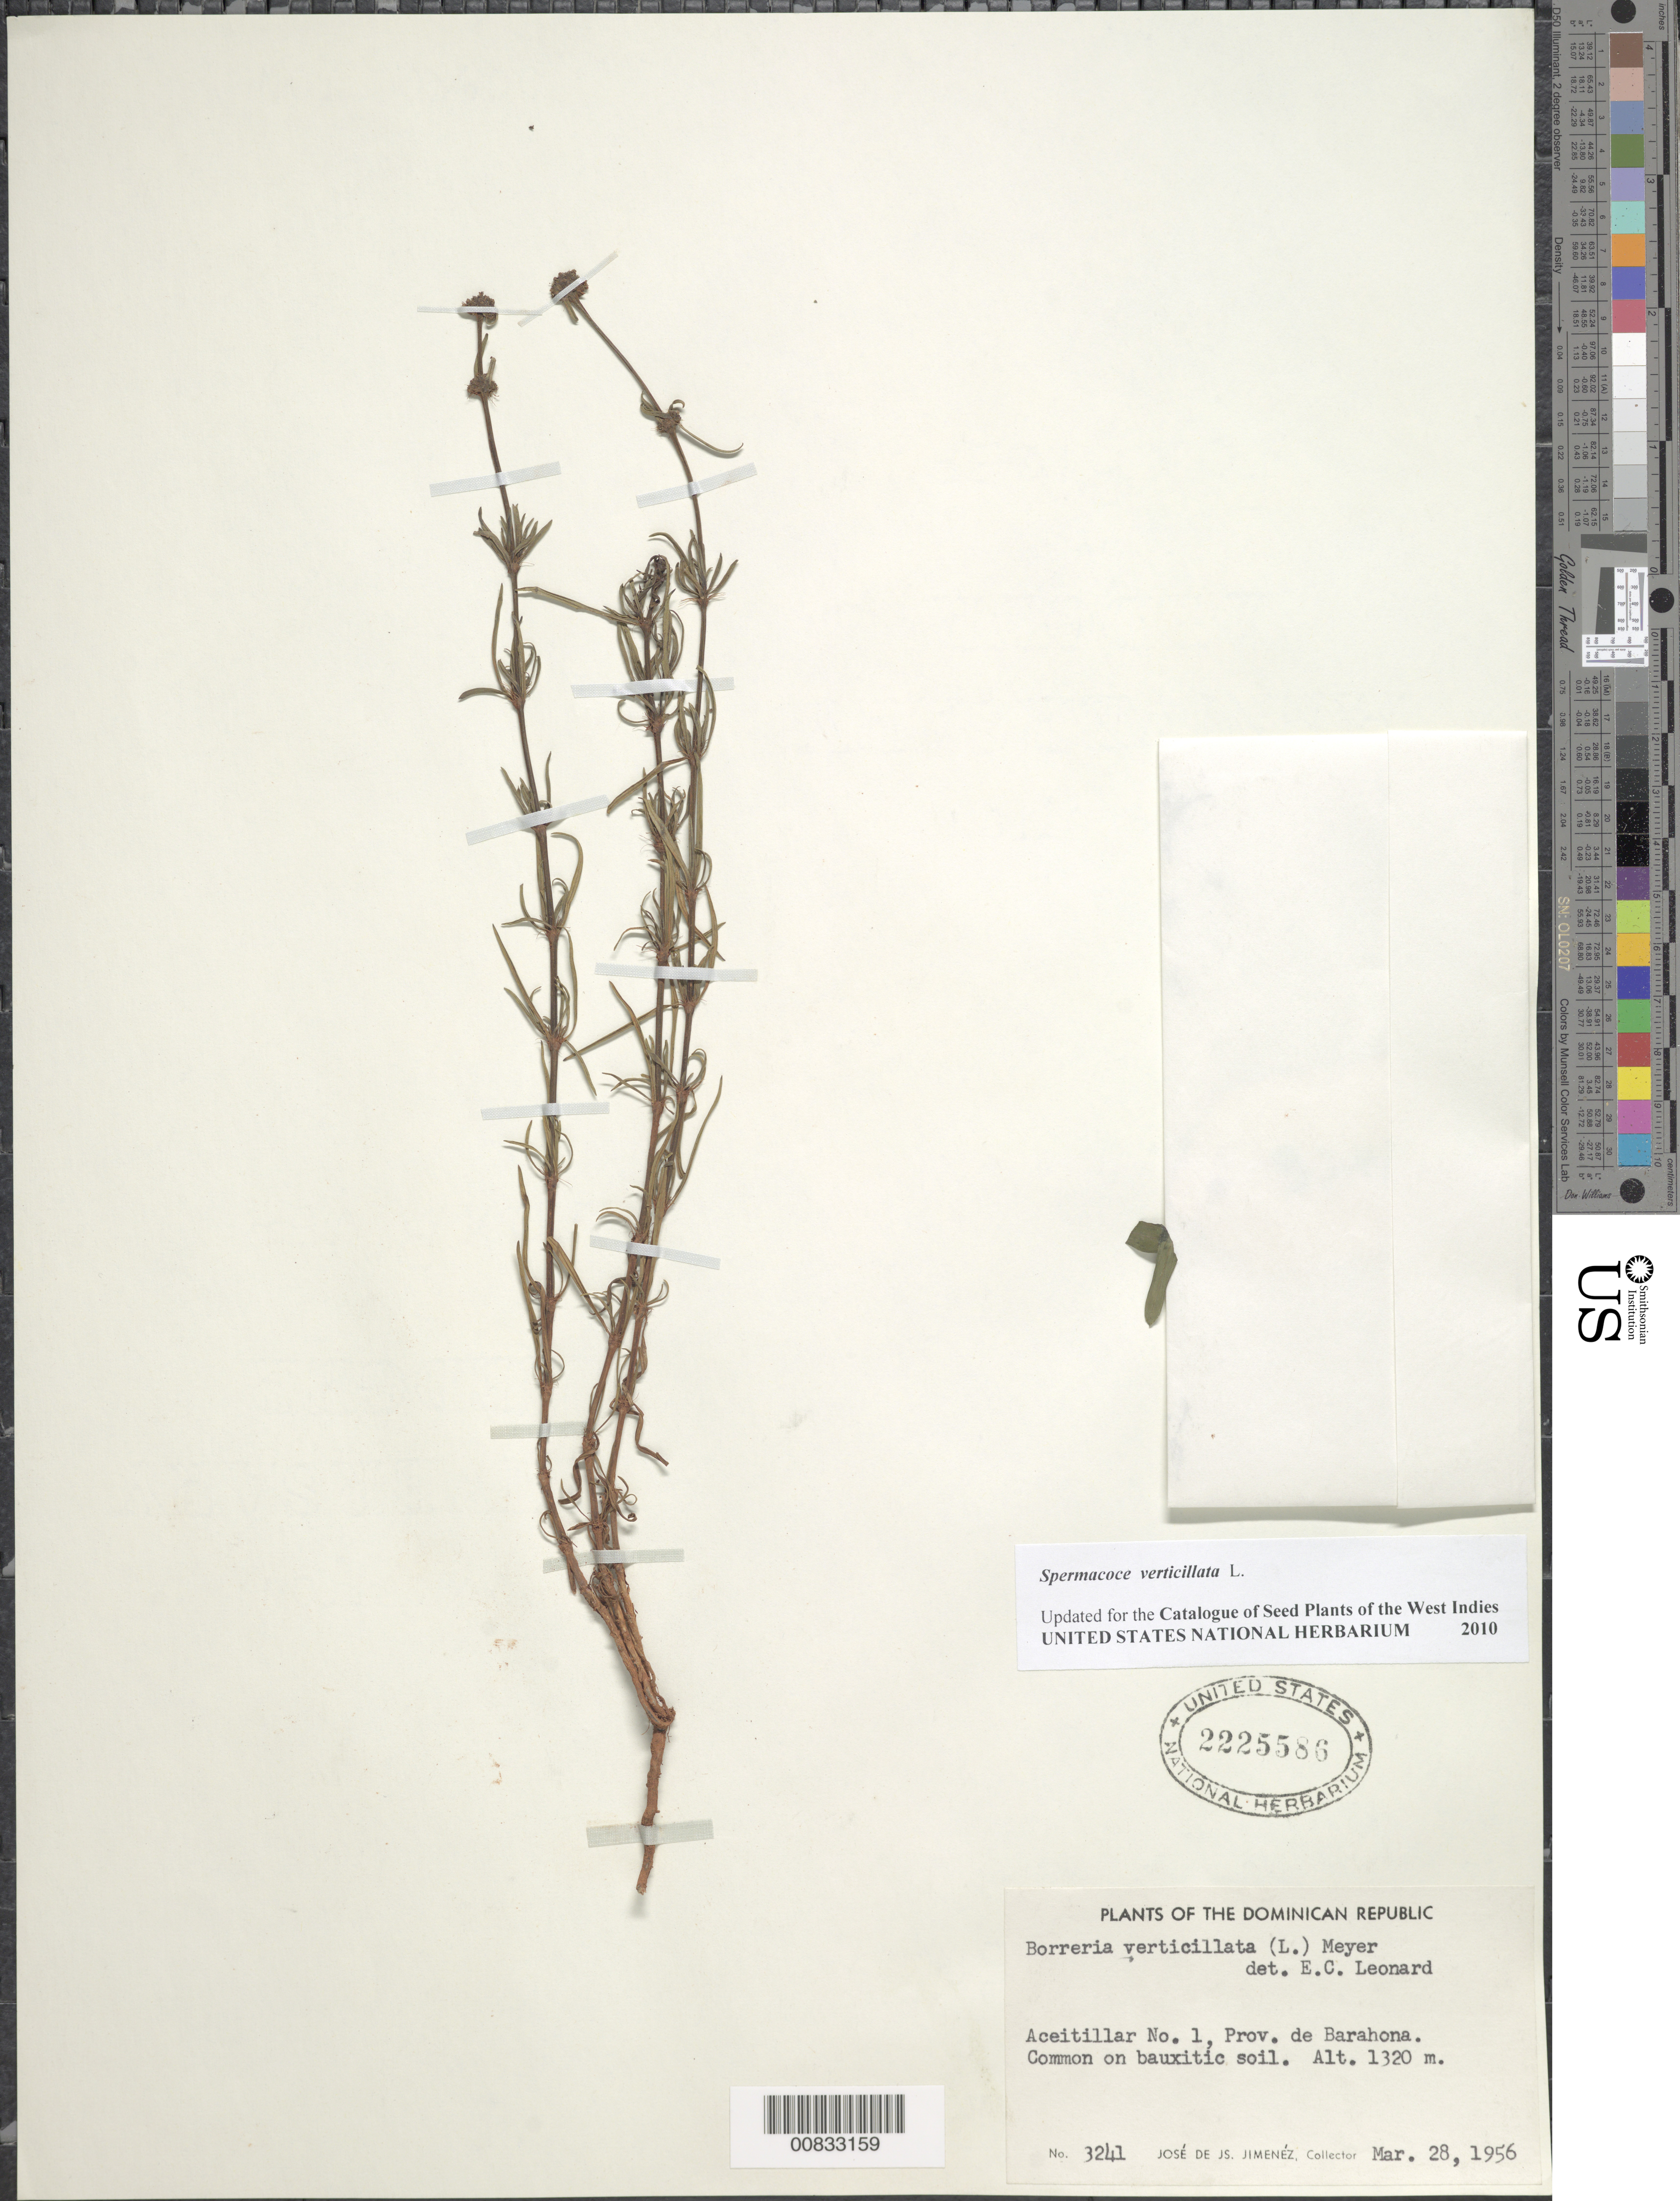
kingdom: Plantae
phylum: Tracheophyta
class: Magnoliopsida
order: Gentianales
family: Rubiaceae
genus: Spermacoce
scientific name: Spermacoce verticillata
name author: L.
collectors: J. J. Jiménez Almonte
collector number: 3241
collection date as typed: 28 Mar 1956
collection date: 1956-03-28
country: Dominican Republic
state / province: Barahona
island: Hispaniola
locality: Aceitillar No.1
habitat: Bauxitic soil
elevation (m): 1320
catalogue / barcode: US 2225586